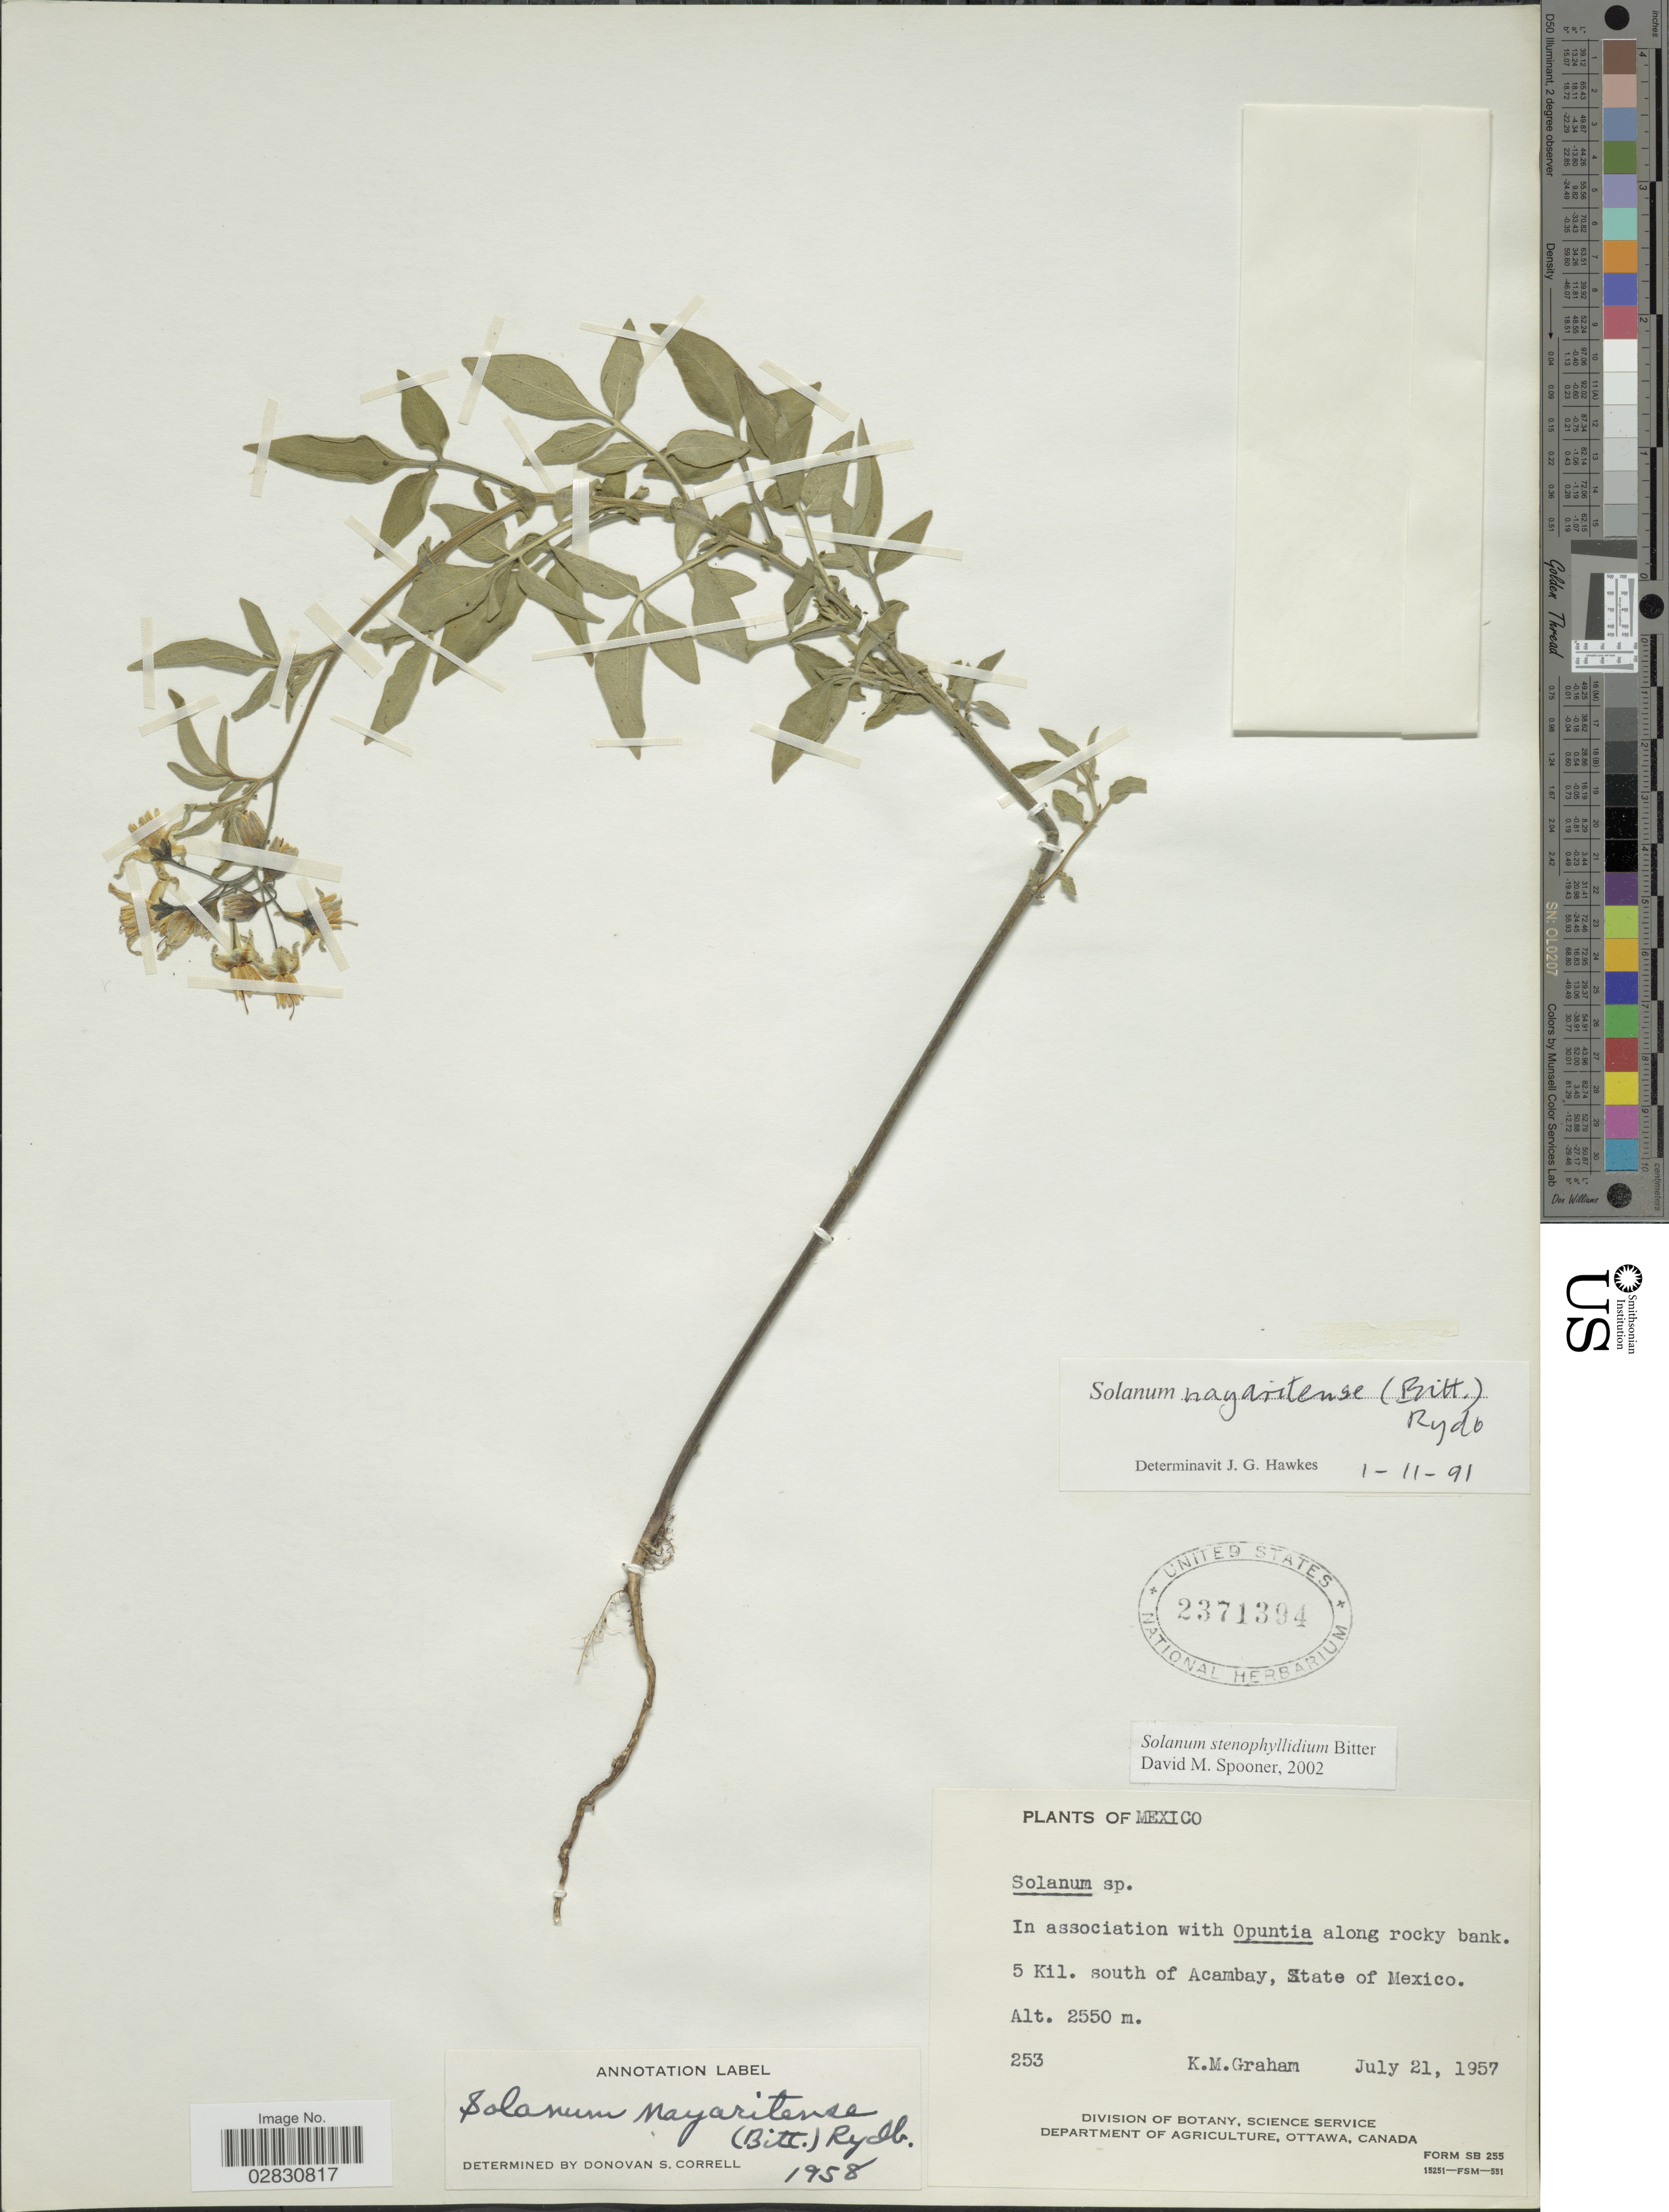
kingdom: Plantae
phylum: Tracheophyta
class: Magnoliopsida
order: Solanales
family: Solanaceae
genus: Solanum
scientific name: Solanum stenophyllidium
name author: Bitter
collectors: Graham, K. M.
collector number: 253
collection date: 1957-07-21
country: Mexico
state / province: México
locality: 5 Kil. south of Acambay, State of Mexico.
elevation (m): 2550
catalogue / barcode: US 2371394